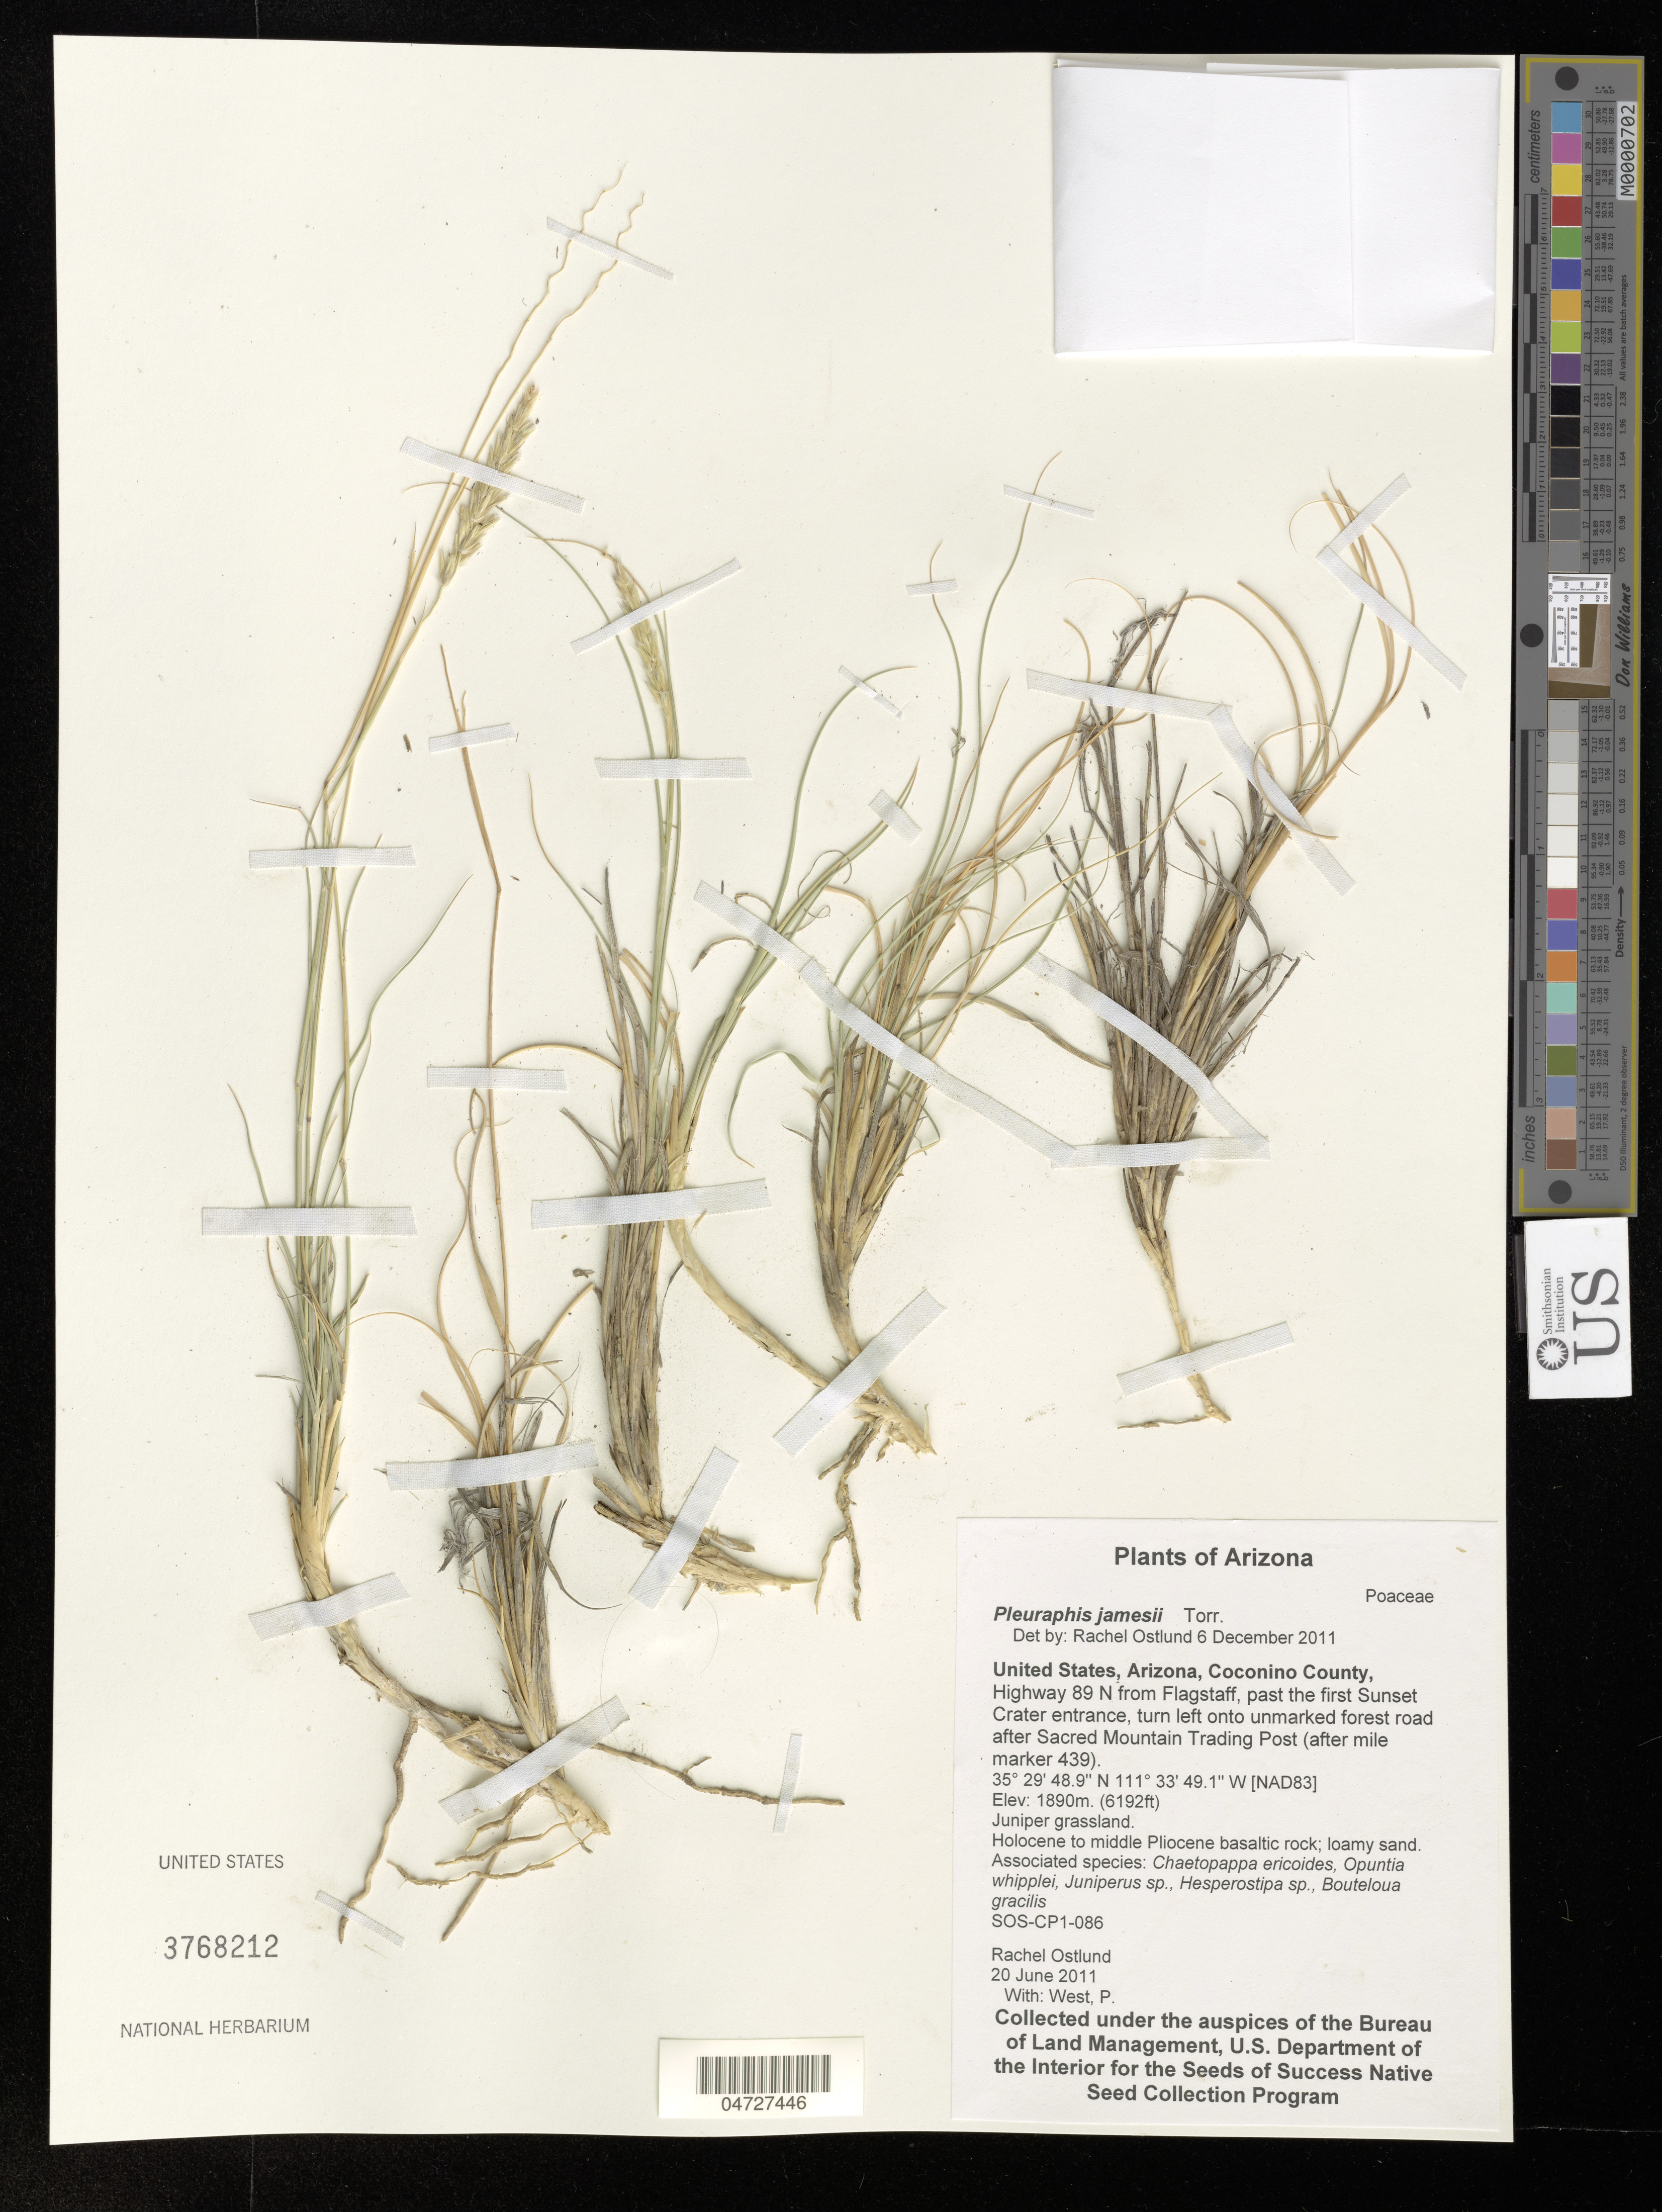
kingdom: Plantae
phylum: Tracheophyta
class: Liliopsida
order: Poales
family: Poaceae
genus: Pleuraphis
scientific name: Pleuraphis jamesii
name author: Torr.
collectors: R. Ostlund & P. West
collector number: SOS-CP1-086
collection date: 2011-06-20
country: United States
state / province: Arizona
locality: Coconino County, Highway 89 N from Flagstaff, past the first Sunset Crater entrance, turn left onto unmarked forest road after Sacred Mountain Trading Post (after mile marker 439).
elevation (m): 1890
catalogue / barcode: US 3768212